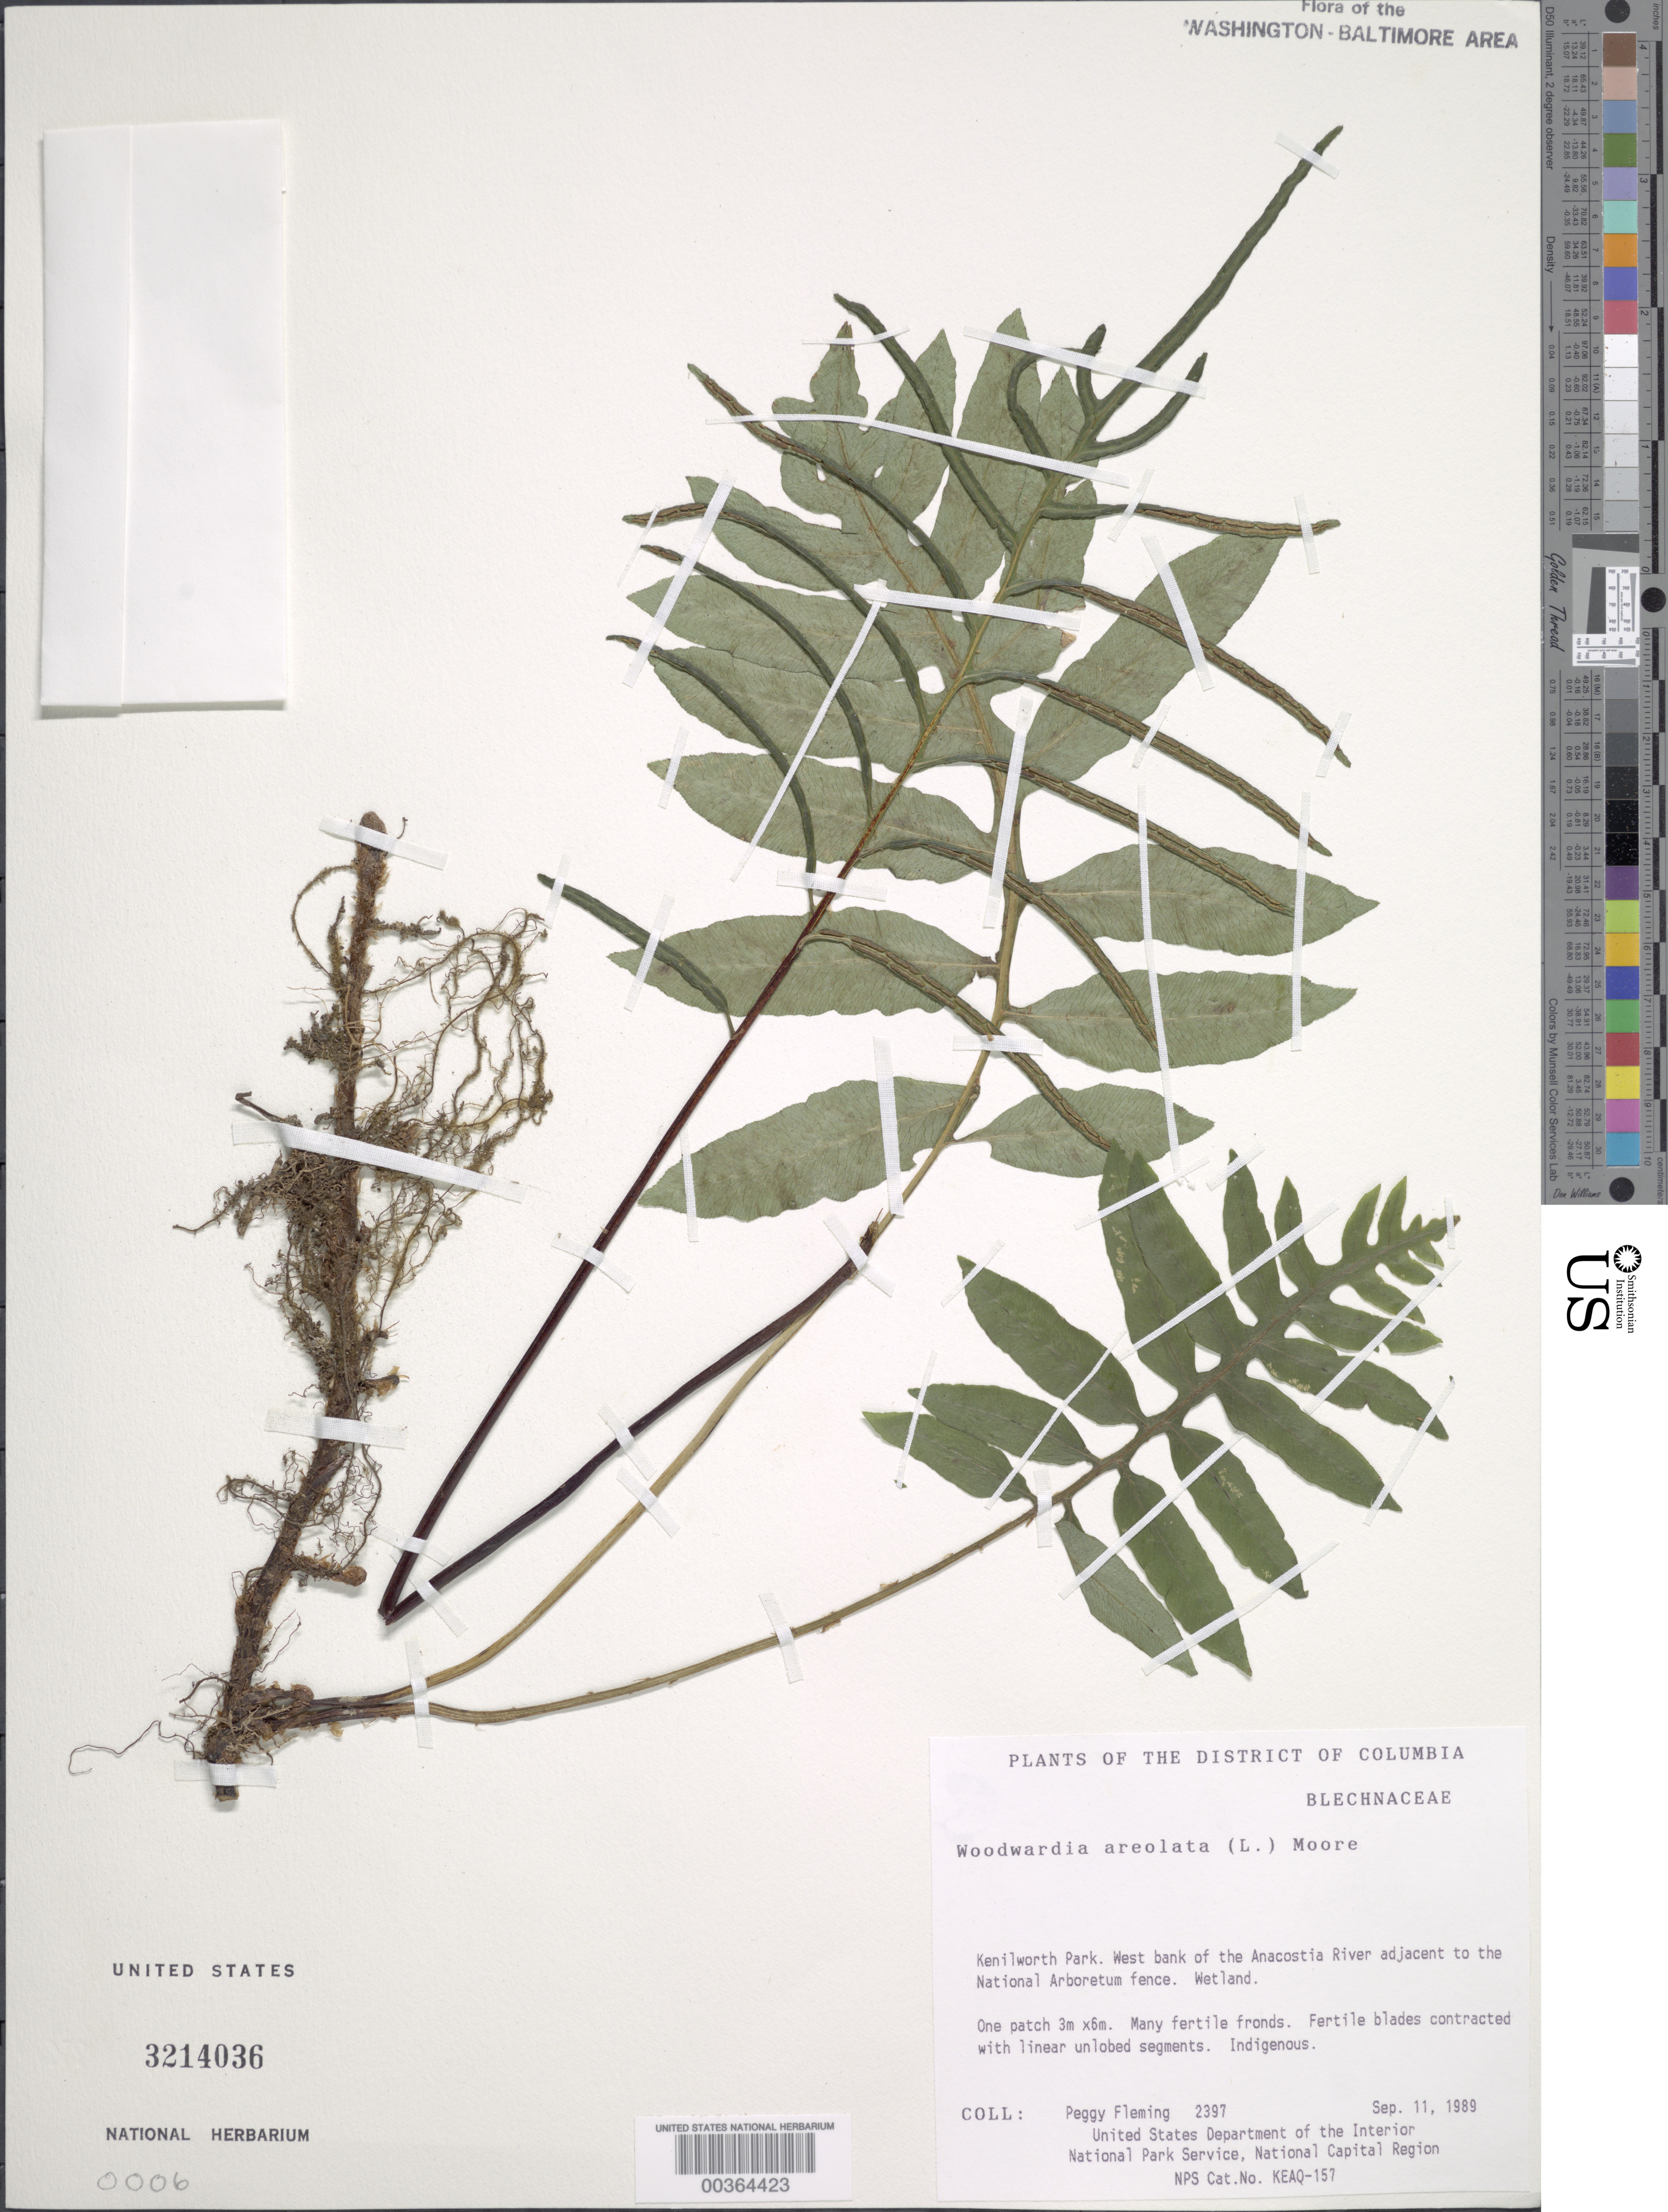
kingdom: Plantae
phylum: Tracheophyta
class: Polypodiopsida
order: Polypodiales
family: Blechnaceae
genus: Woodwardia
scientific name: Woodwardia areolata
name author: (L.) T. Moore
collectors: P. Fleming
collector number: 2397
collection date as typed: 11 Sep 1989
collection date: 1989-09-11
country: United States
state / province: District of Columbia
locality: Kenilworth Park, W bank of the Anacostia River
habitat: Wetland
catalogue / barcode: US 3214036